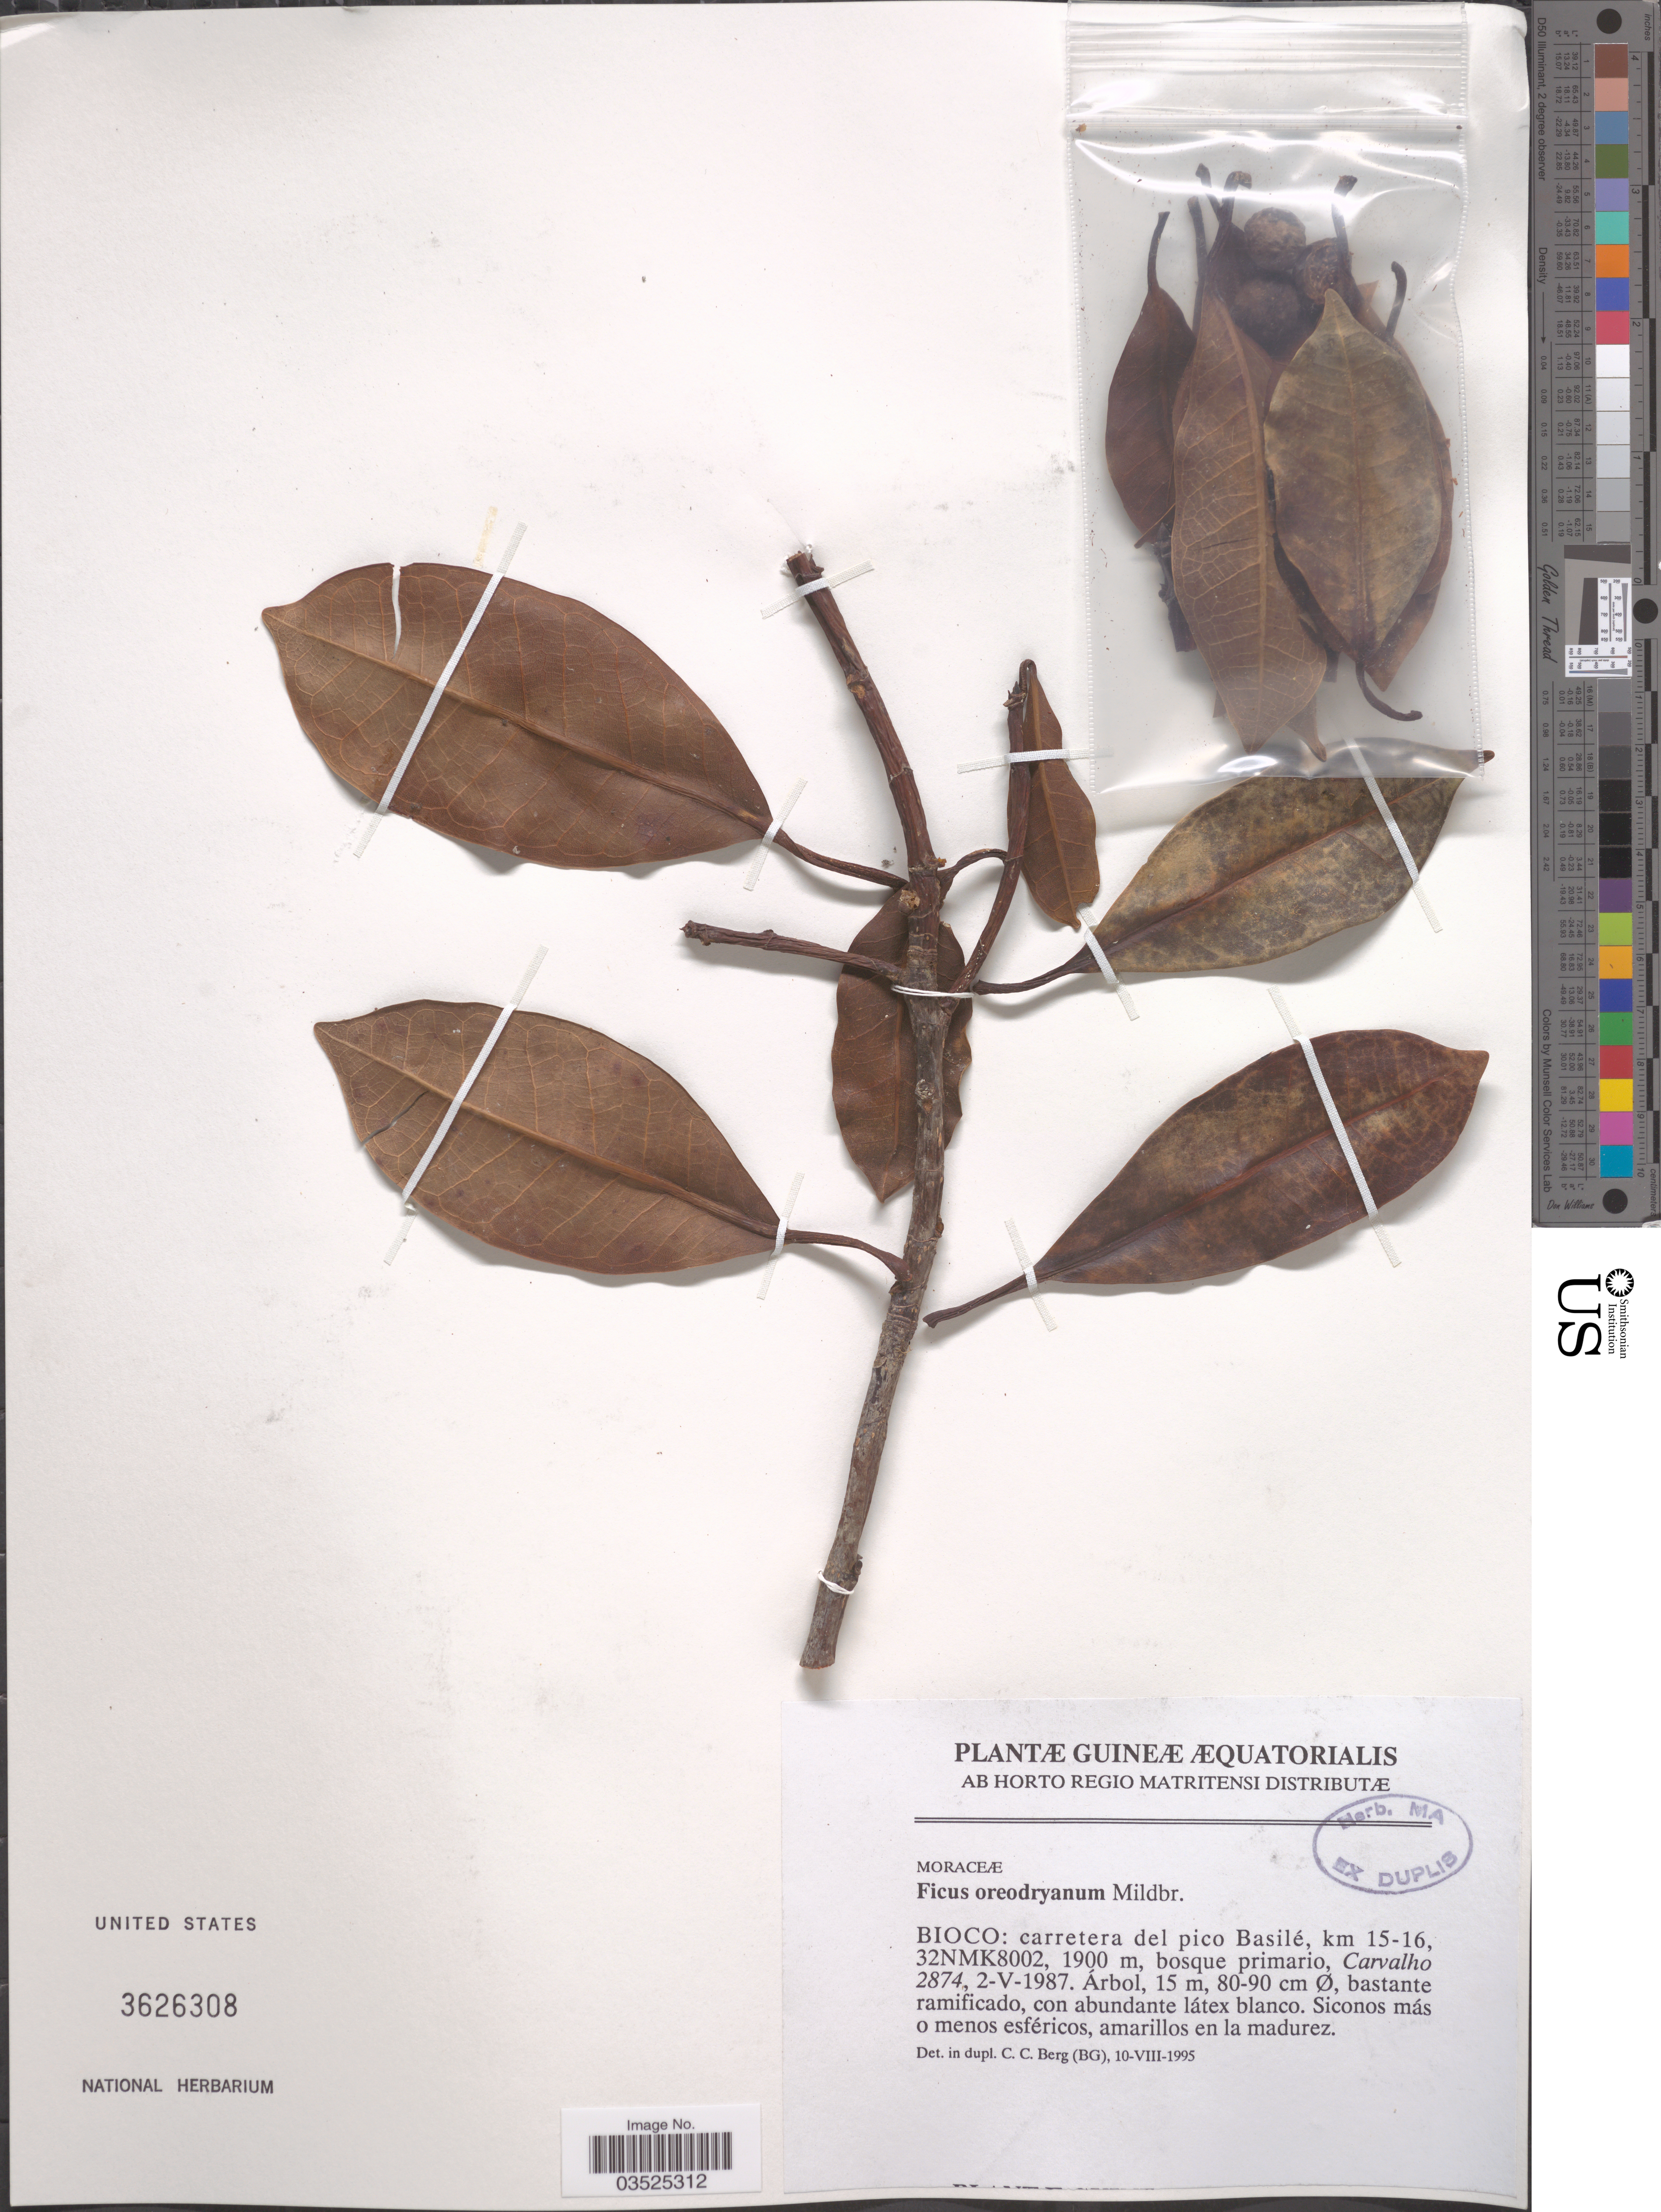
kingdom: Plantae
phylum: Tracheophyta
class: Magnoliopsida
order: Rosales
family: Moraceae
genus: Ficus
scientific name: Ficus oreodryadum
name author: Mildbr.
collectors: Carvalho, --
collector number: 2874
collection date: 1987-05-02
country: Equatorial Guinea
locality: Bioco: carretera del pico Basilé, km 15-16, 32NMK8002.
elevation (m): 1900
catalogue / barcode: US 3626308